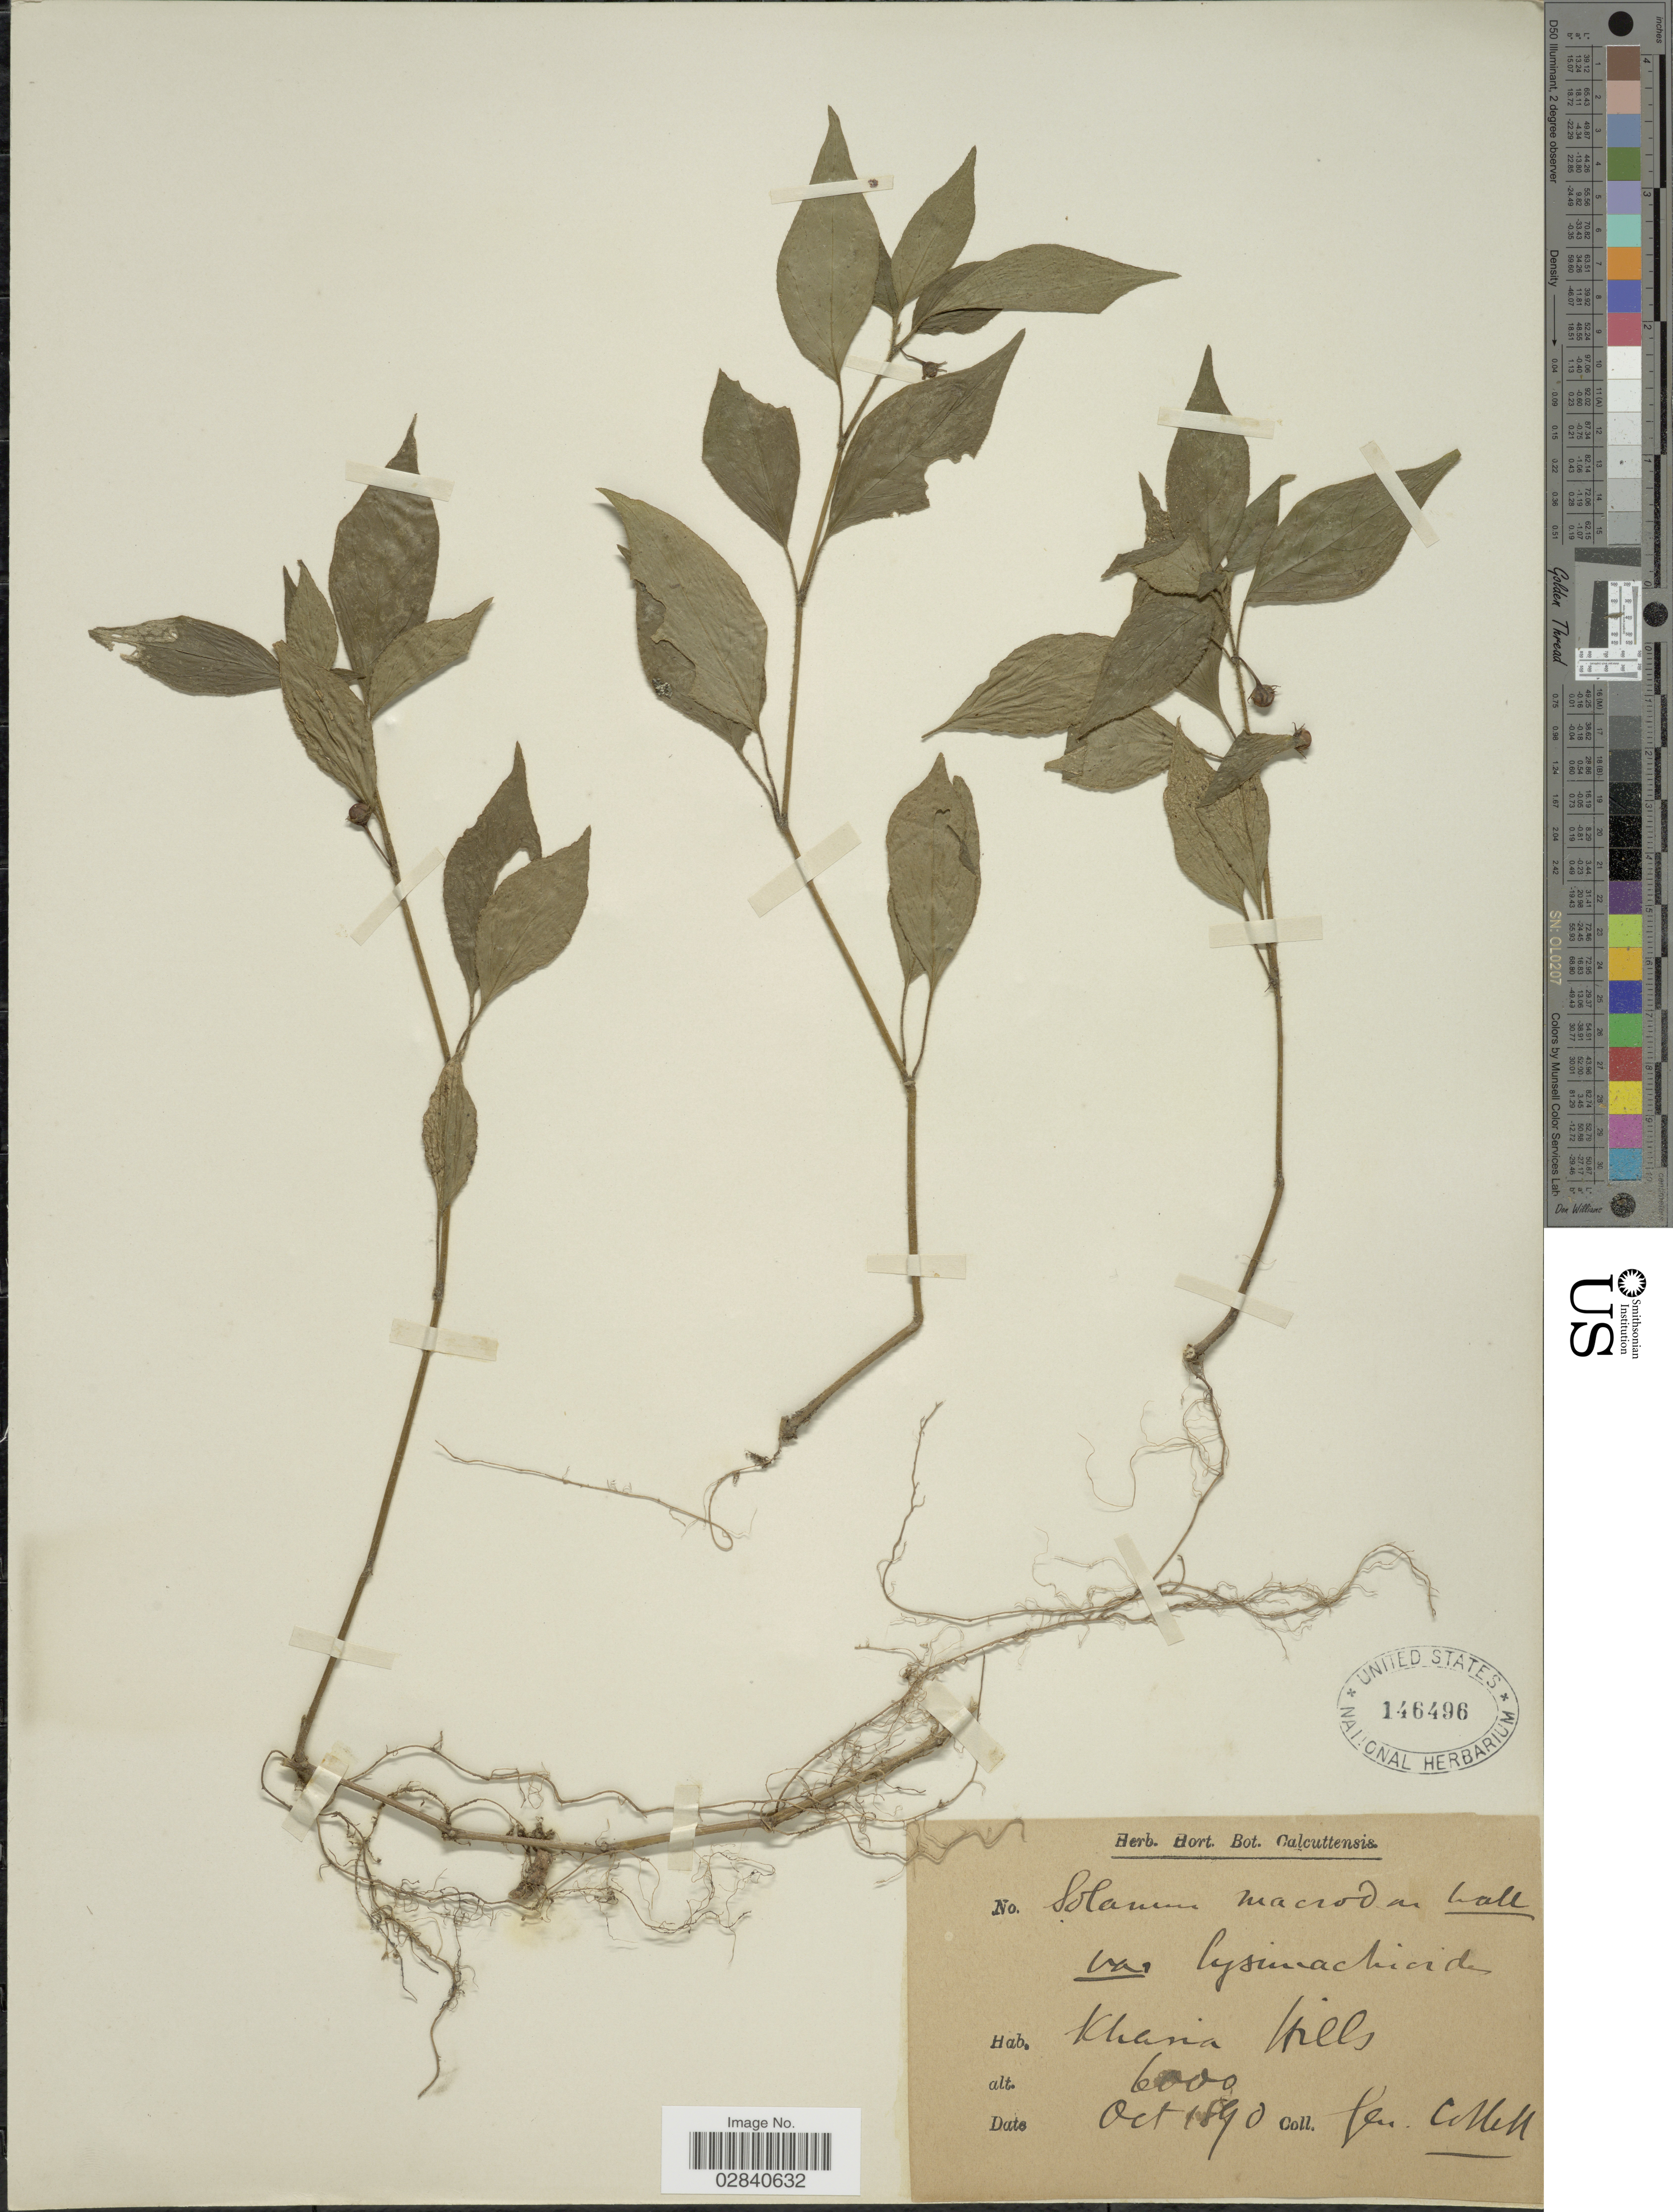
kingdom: Plantae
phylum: Tracheophyta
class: Magnoliopsida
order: Solanales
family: Solanaceae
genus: Lycianthes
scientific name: Lycianthes lysimachioides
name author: (Wall.) Bitter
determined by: Knapp, S. D.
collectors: H. Collett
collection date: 1890-10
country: India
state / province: Meghalaya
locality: Khasia Hills.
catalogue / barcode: US 146496